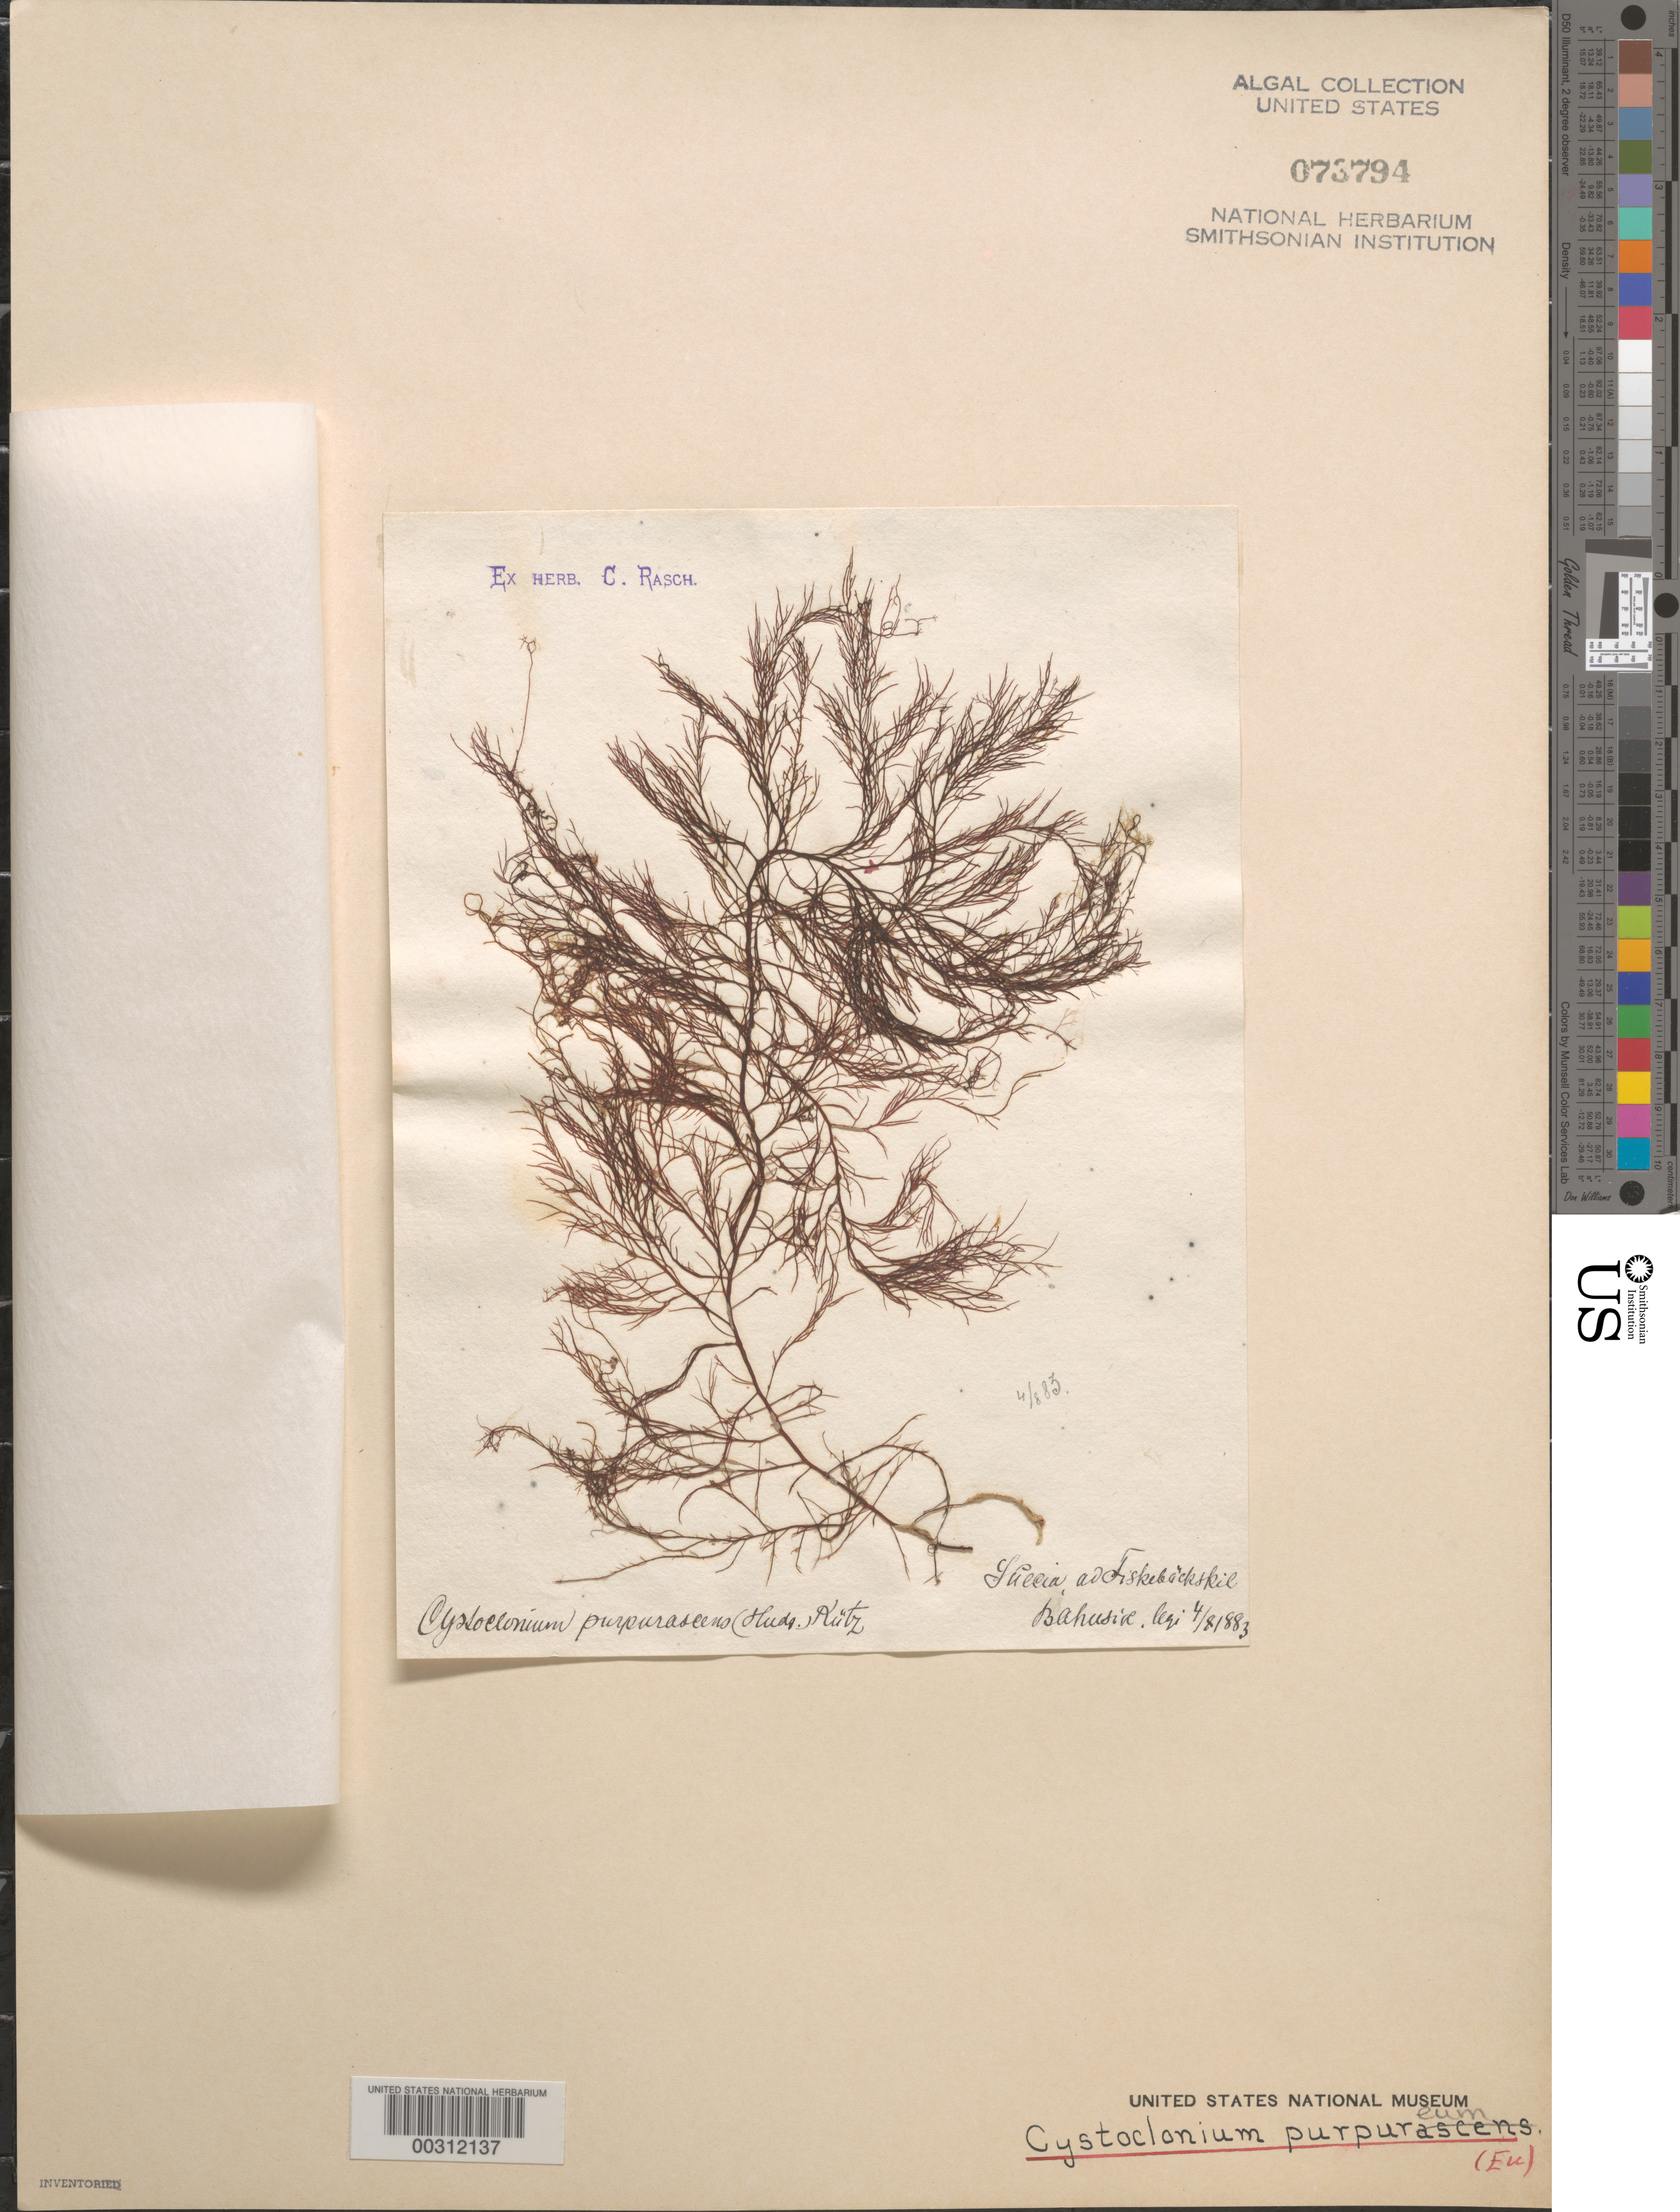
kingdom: Plantae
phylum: Rhodophyta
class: Florideophyceae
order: Gigartinales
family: Cystocloniaceae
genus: Cystoclonium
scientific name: Cystoclonium purpureum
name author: (Huds.) Batters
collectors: C. Rasch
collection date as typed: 04 Aug 1883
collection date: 1883-08-04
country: Sweden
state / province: Västra Götaland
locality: Fiskebackskil, bohuslan (bahusiae)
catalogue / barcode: US 73794